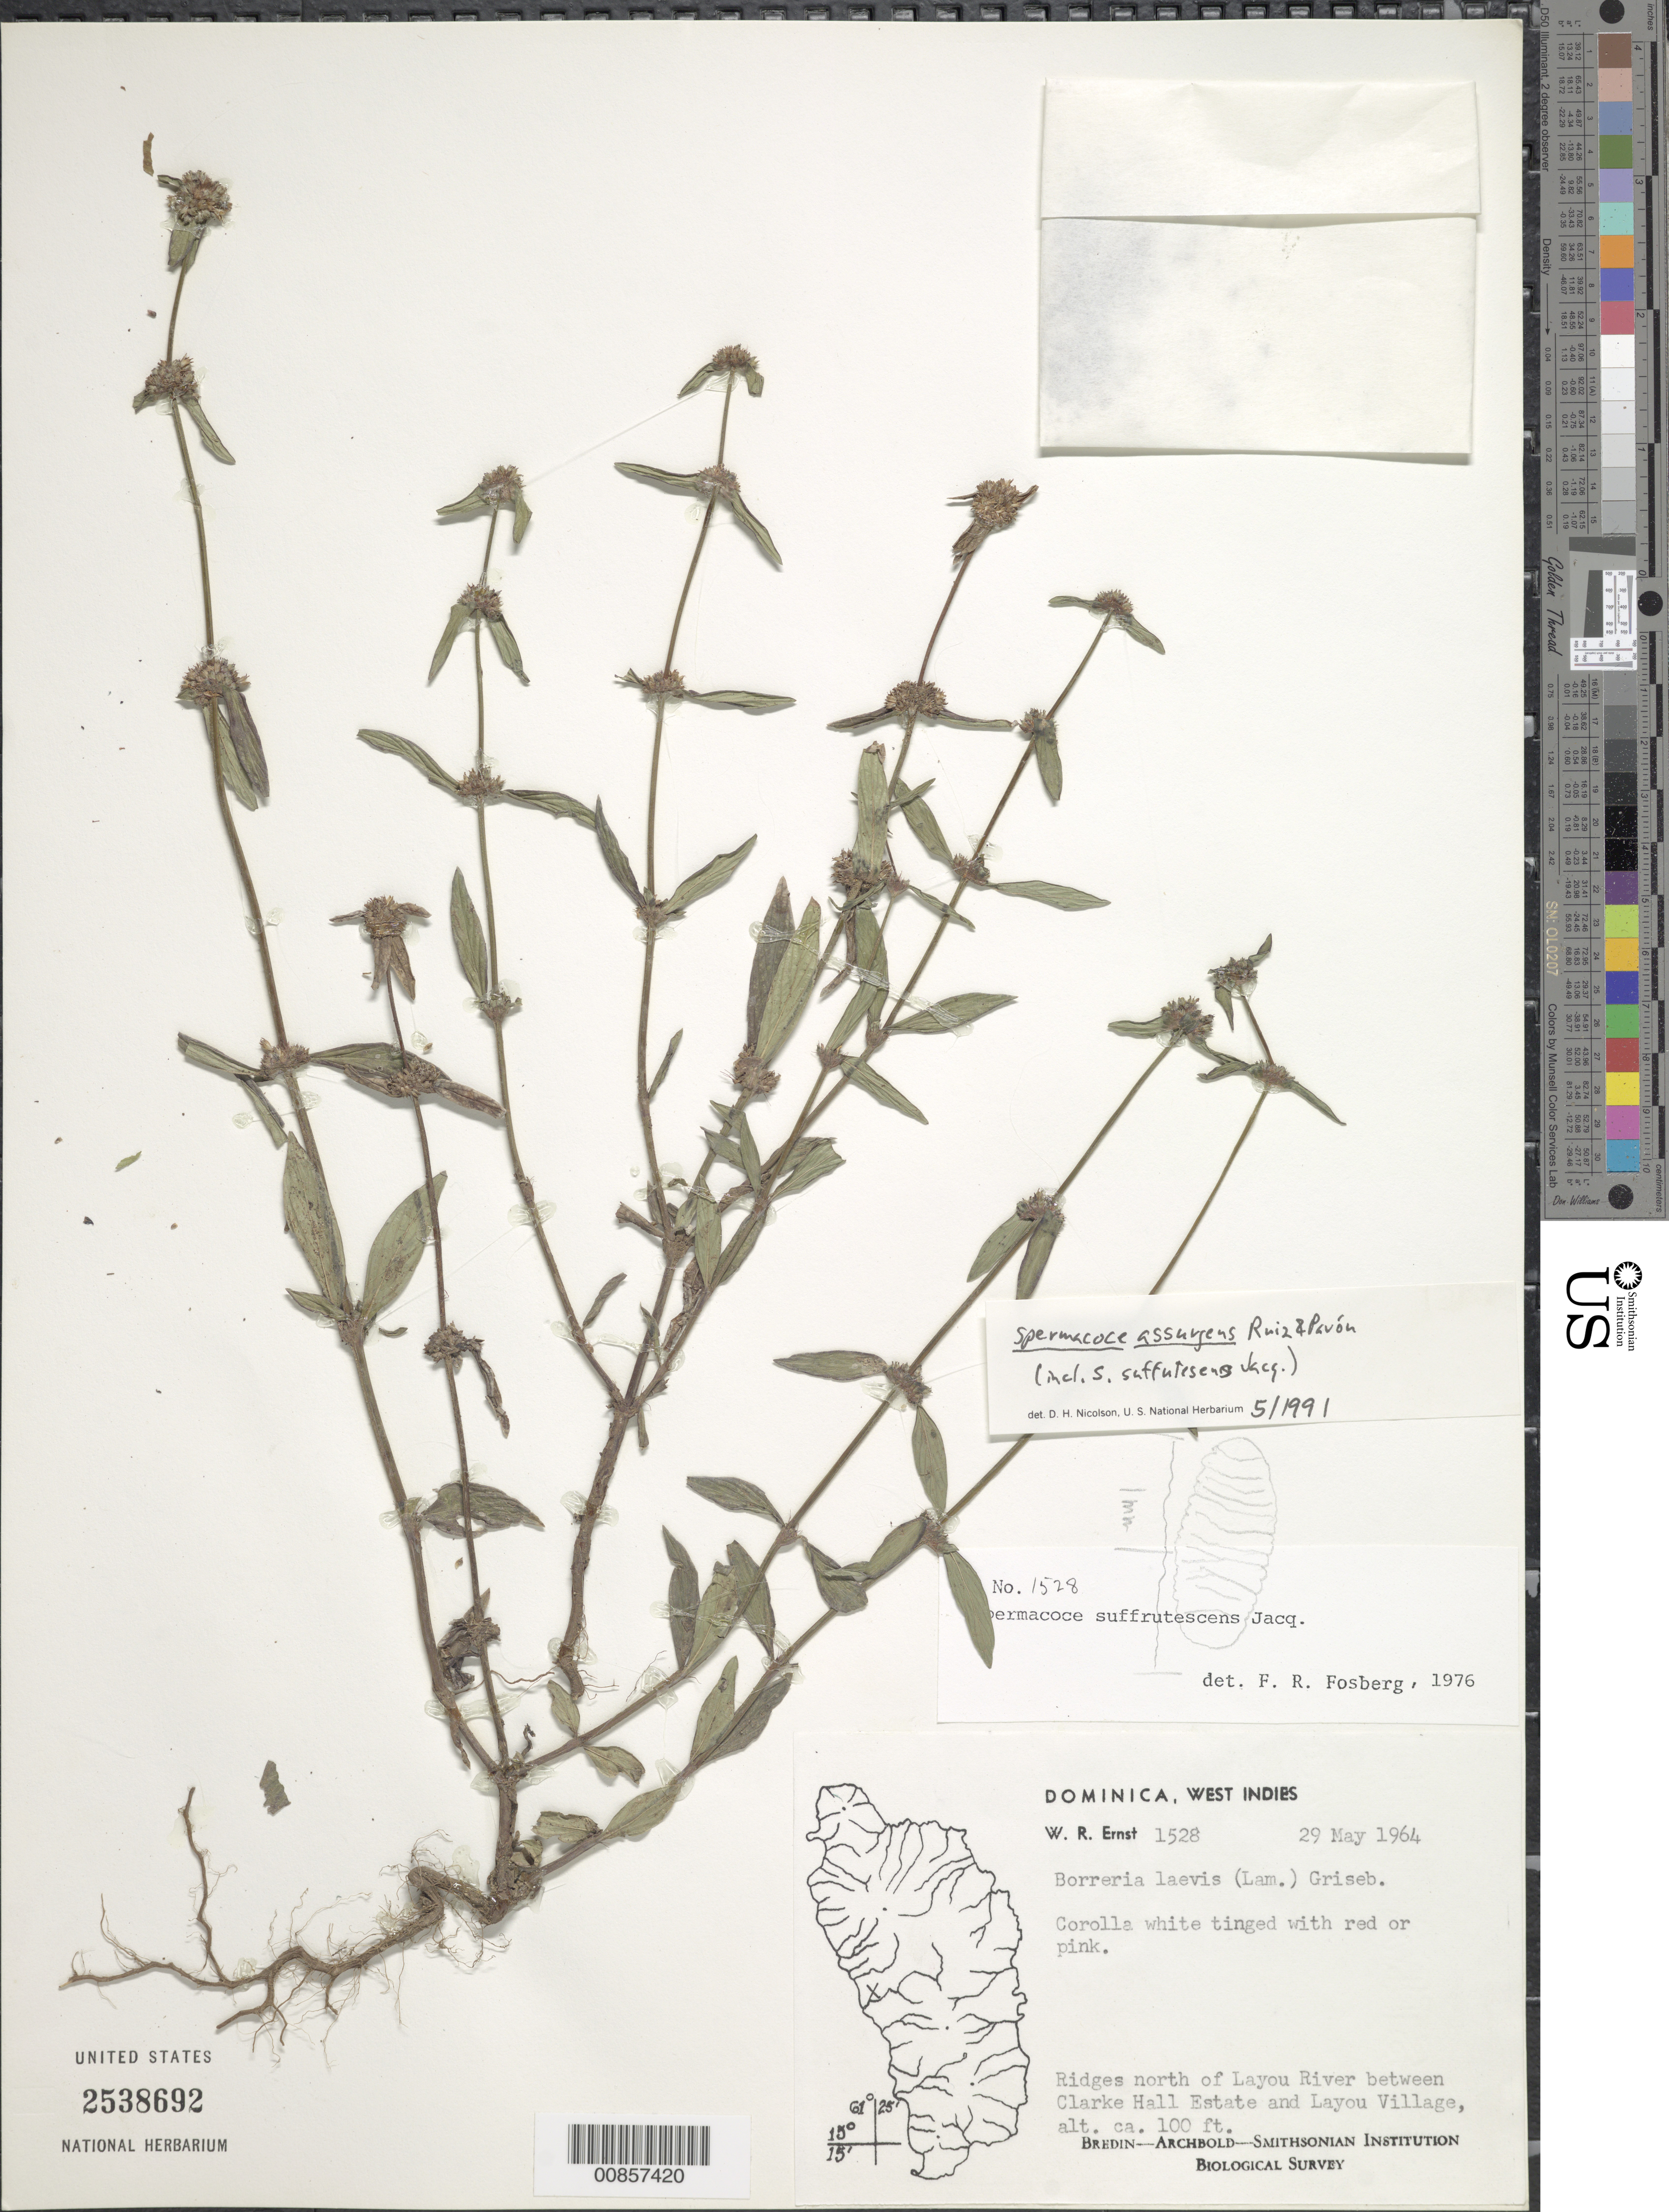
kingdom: Plantae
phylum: Tracheophyta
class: Magnoliopsida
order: Gentianales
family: Rubiaceae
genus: Spermacoce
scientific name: Spermacoce remota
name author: Lam.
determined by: Nicolson, Dan H.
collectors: W. R. Ernst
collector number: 1528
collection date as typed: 29 May 1964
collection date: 1964-05-29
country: Dominica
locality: Ridges north of Layou River between Clarke Hall Estate and Layou Village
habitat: Ridges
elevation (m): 30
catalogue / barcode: US 2538692